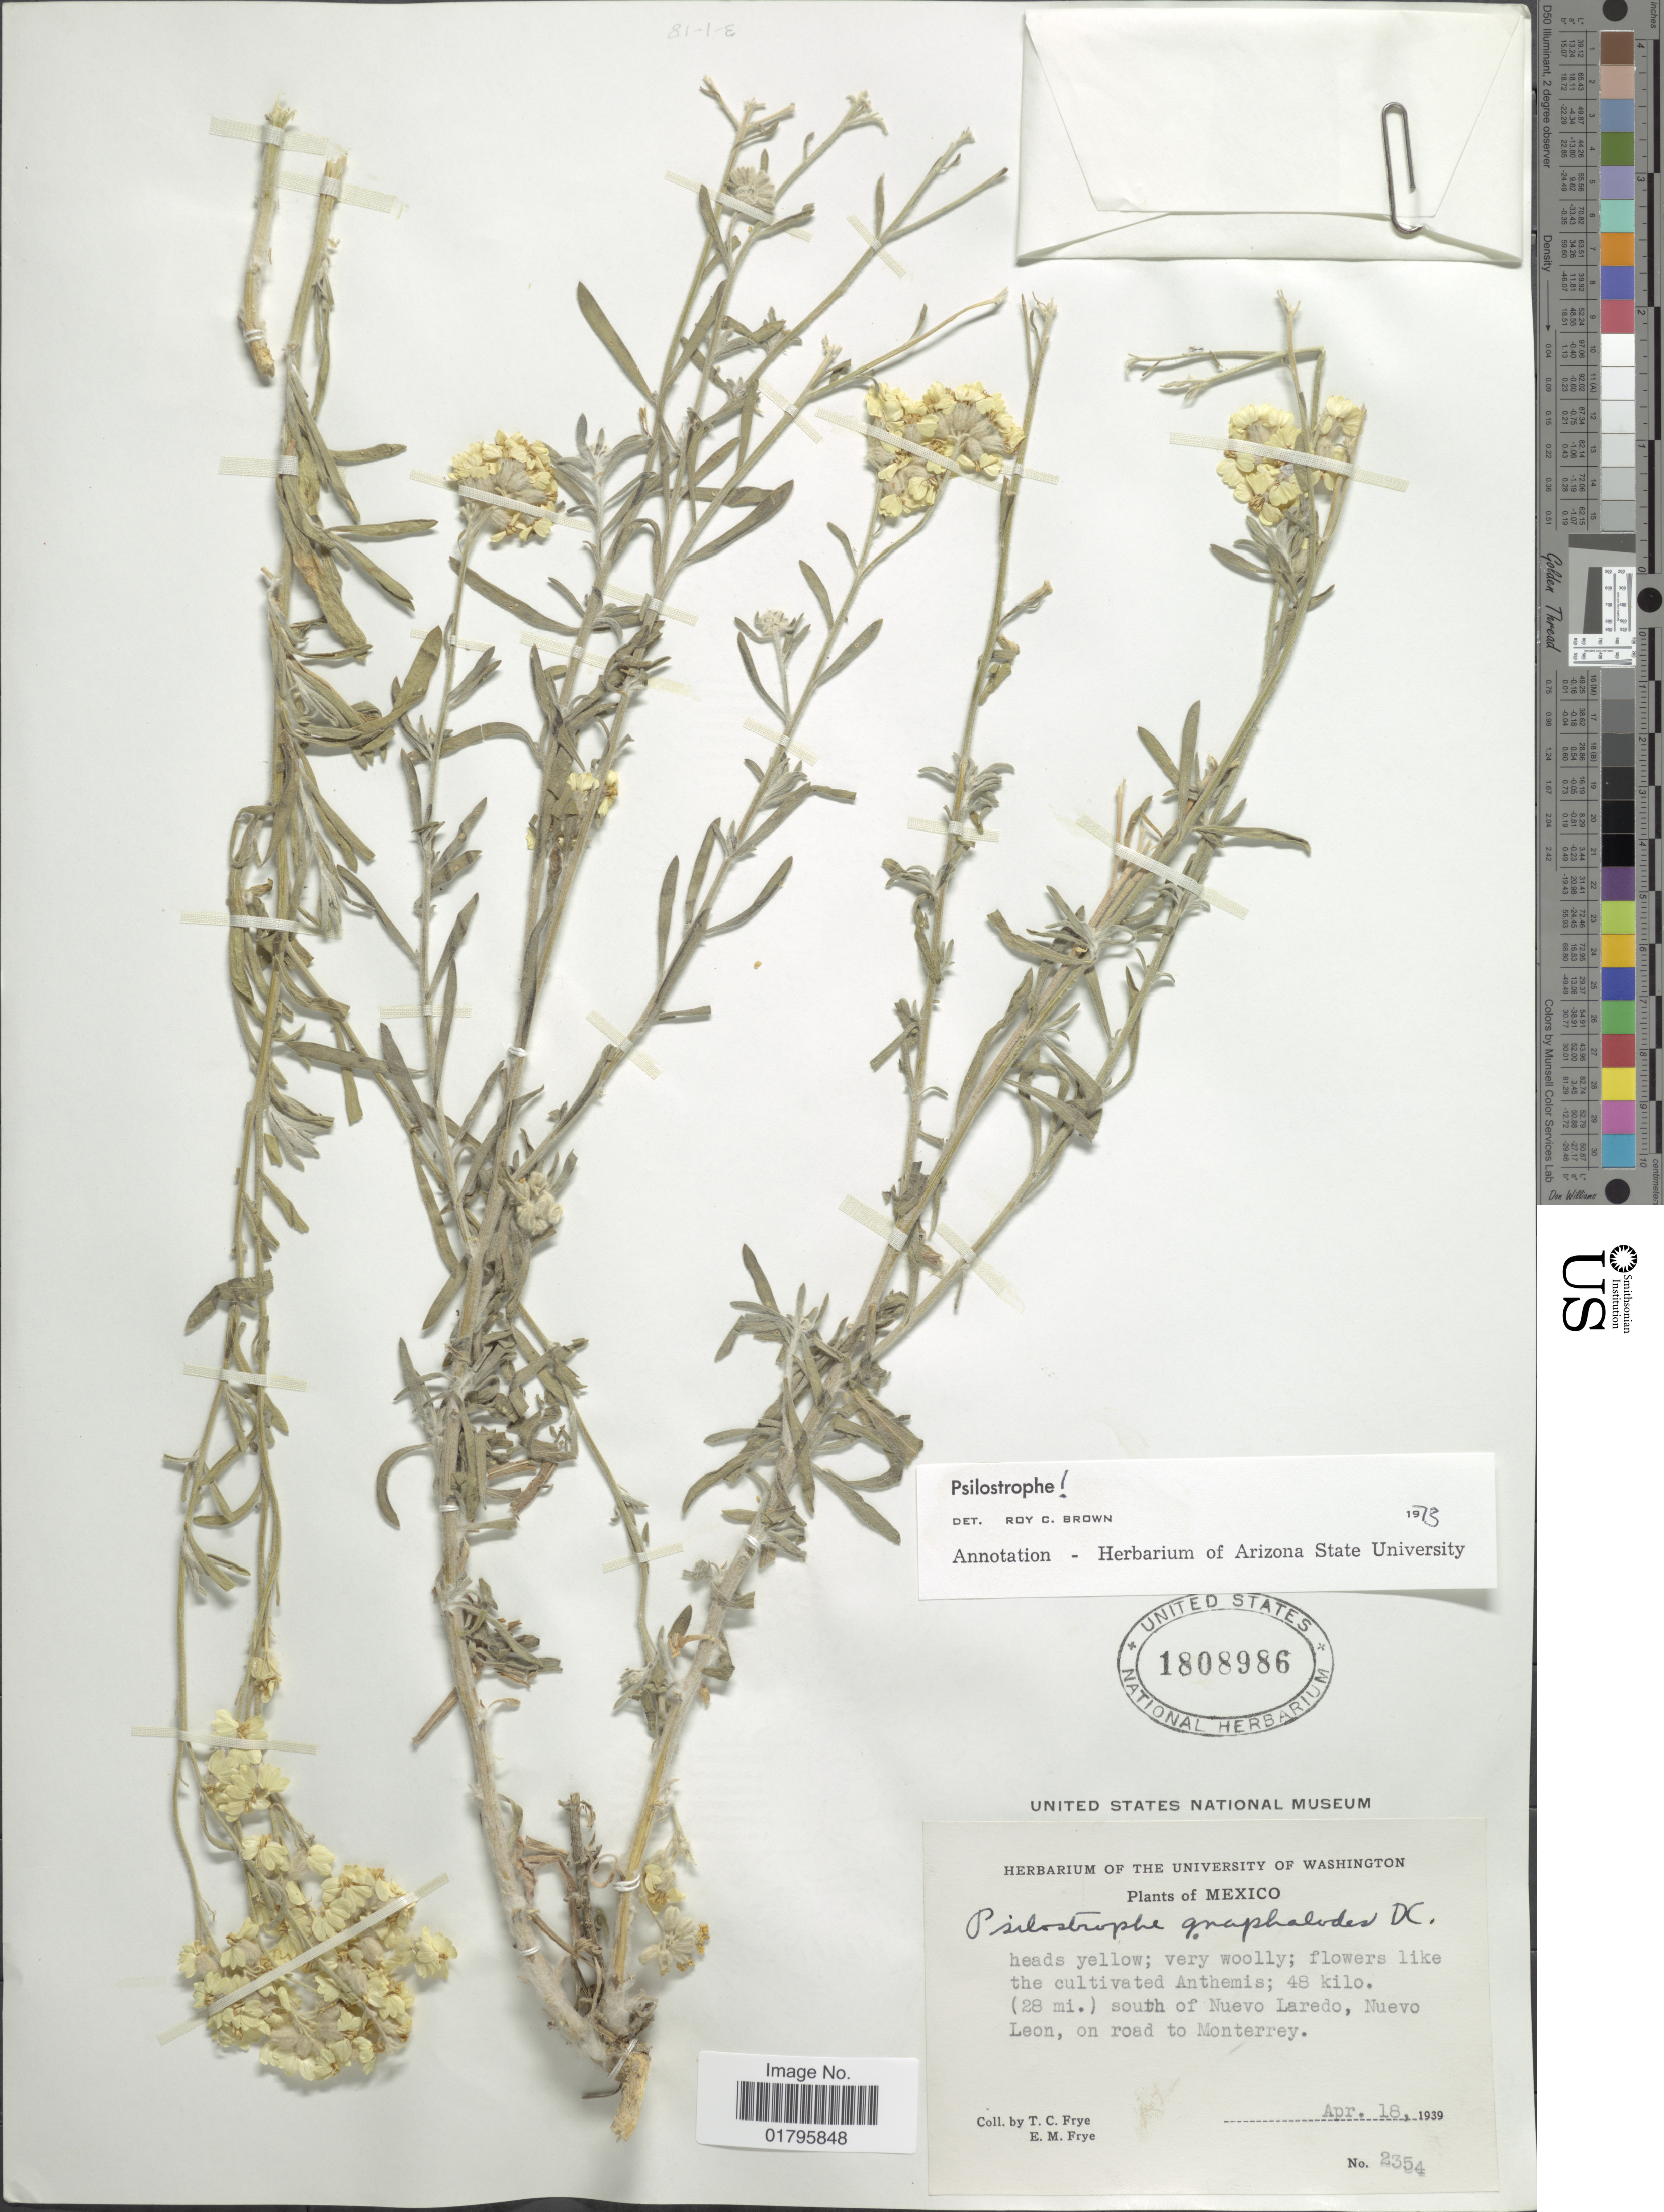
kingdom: Plantae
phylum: Tracheophyta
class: Magnoliopsida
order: Asterales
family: Asteraceae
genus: Psilostrophe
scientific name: Psilostrophe gnaphaloides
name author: DC.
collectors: T. C. Frye & E. Frye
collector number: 2354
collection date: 1939-04-18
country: Mexico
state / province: Nuevo León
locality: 48 kilo. (28 mi) south of Nuevo Leon, NuevoLeon, on road to Moneterrey.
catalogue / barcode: US 1808986